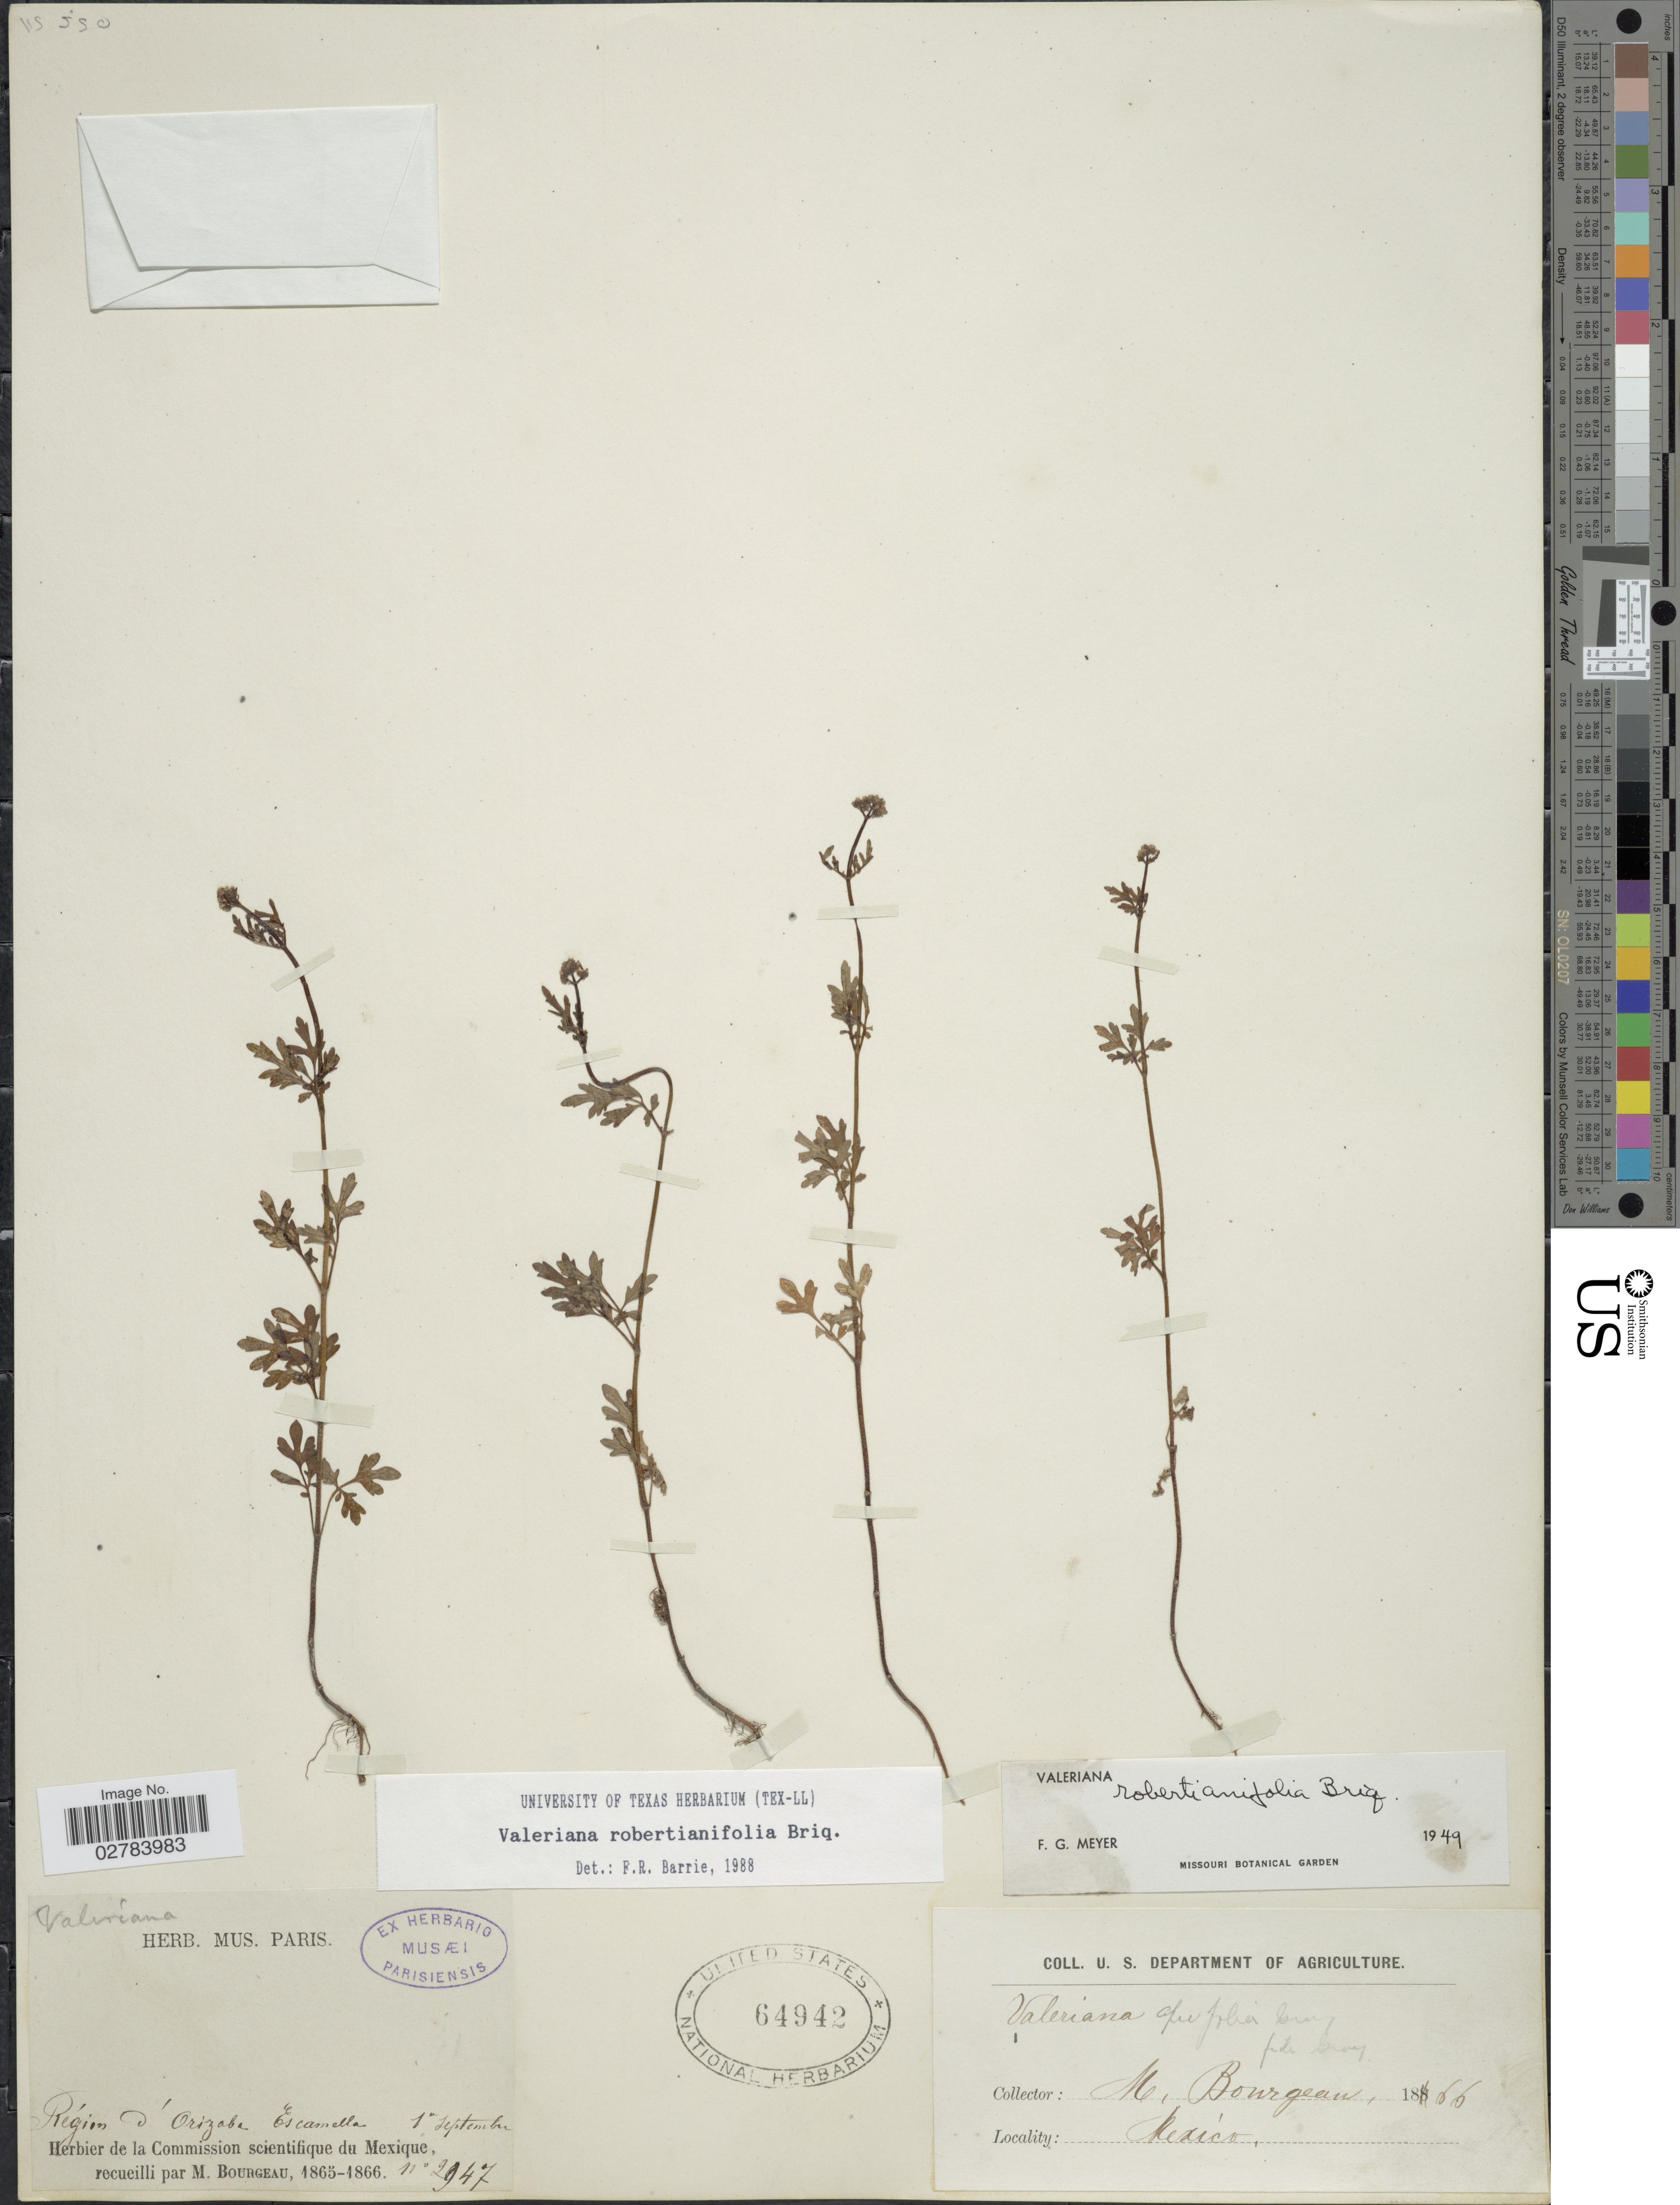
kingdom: Plantae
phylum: Tracheophyta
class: Magnoliopsida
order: Dipsacales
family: Caprifoliaceae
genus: Valeriana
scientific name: Valeriana robertianifolia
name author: Briq.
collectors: M. Bourgeau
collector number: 2947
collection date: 1866-09-01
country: Mexico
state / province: Veracruz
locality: Région d' Orizaba Escamella.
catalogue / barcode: US 64942